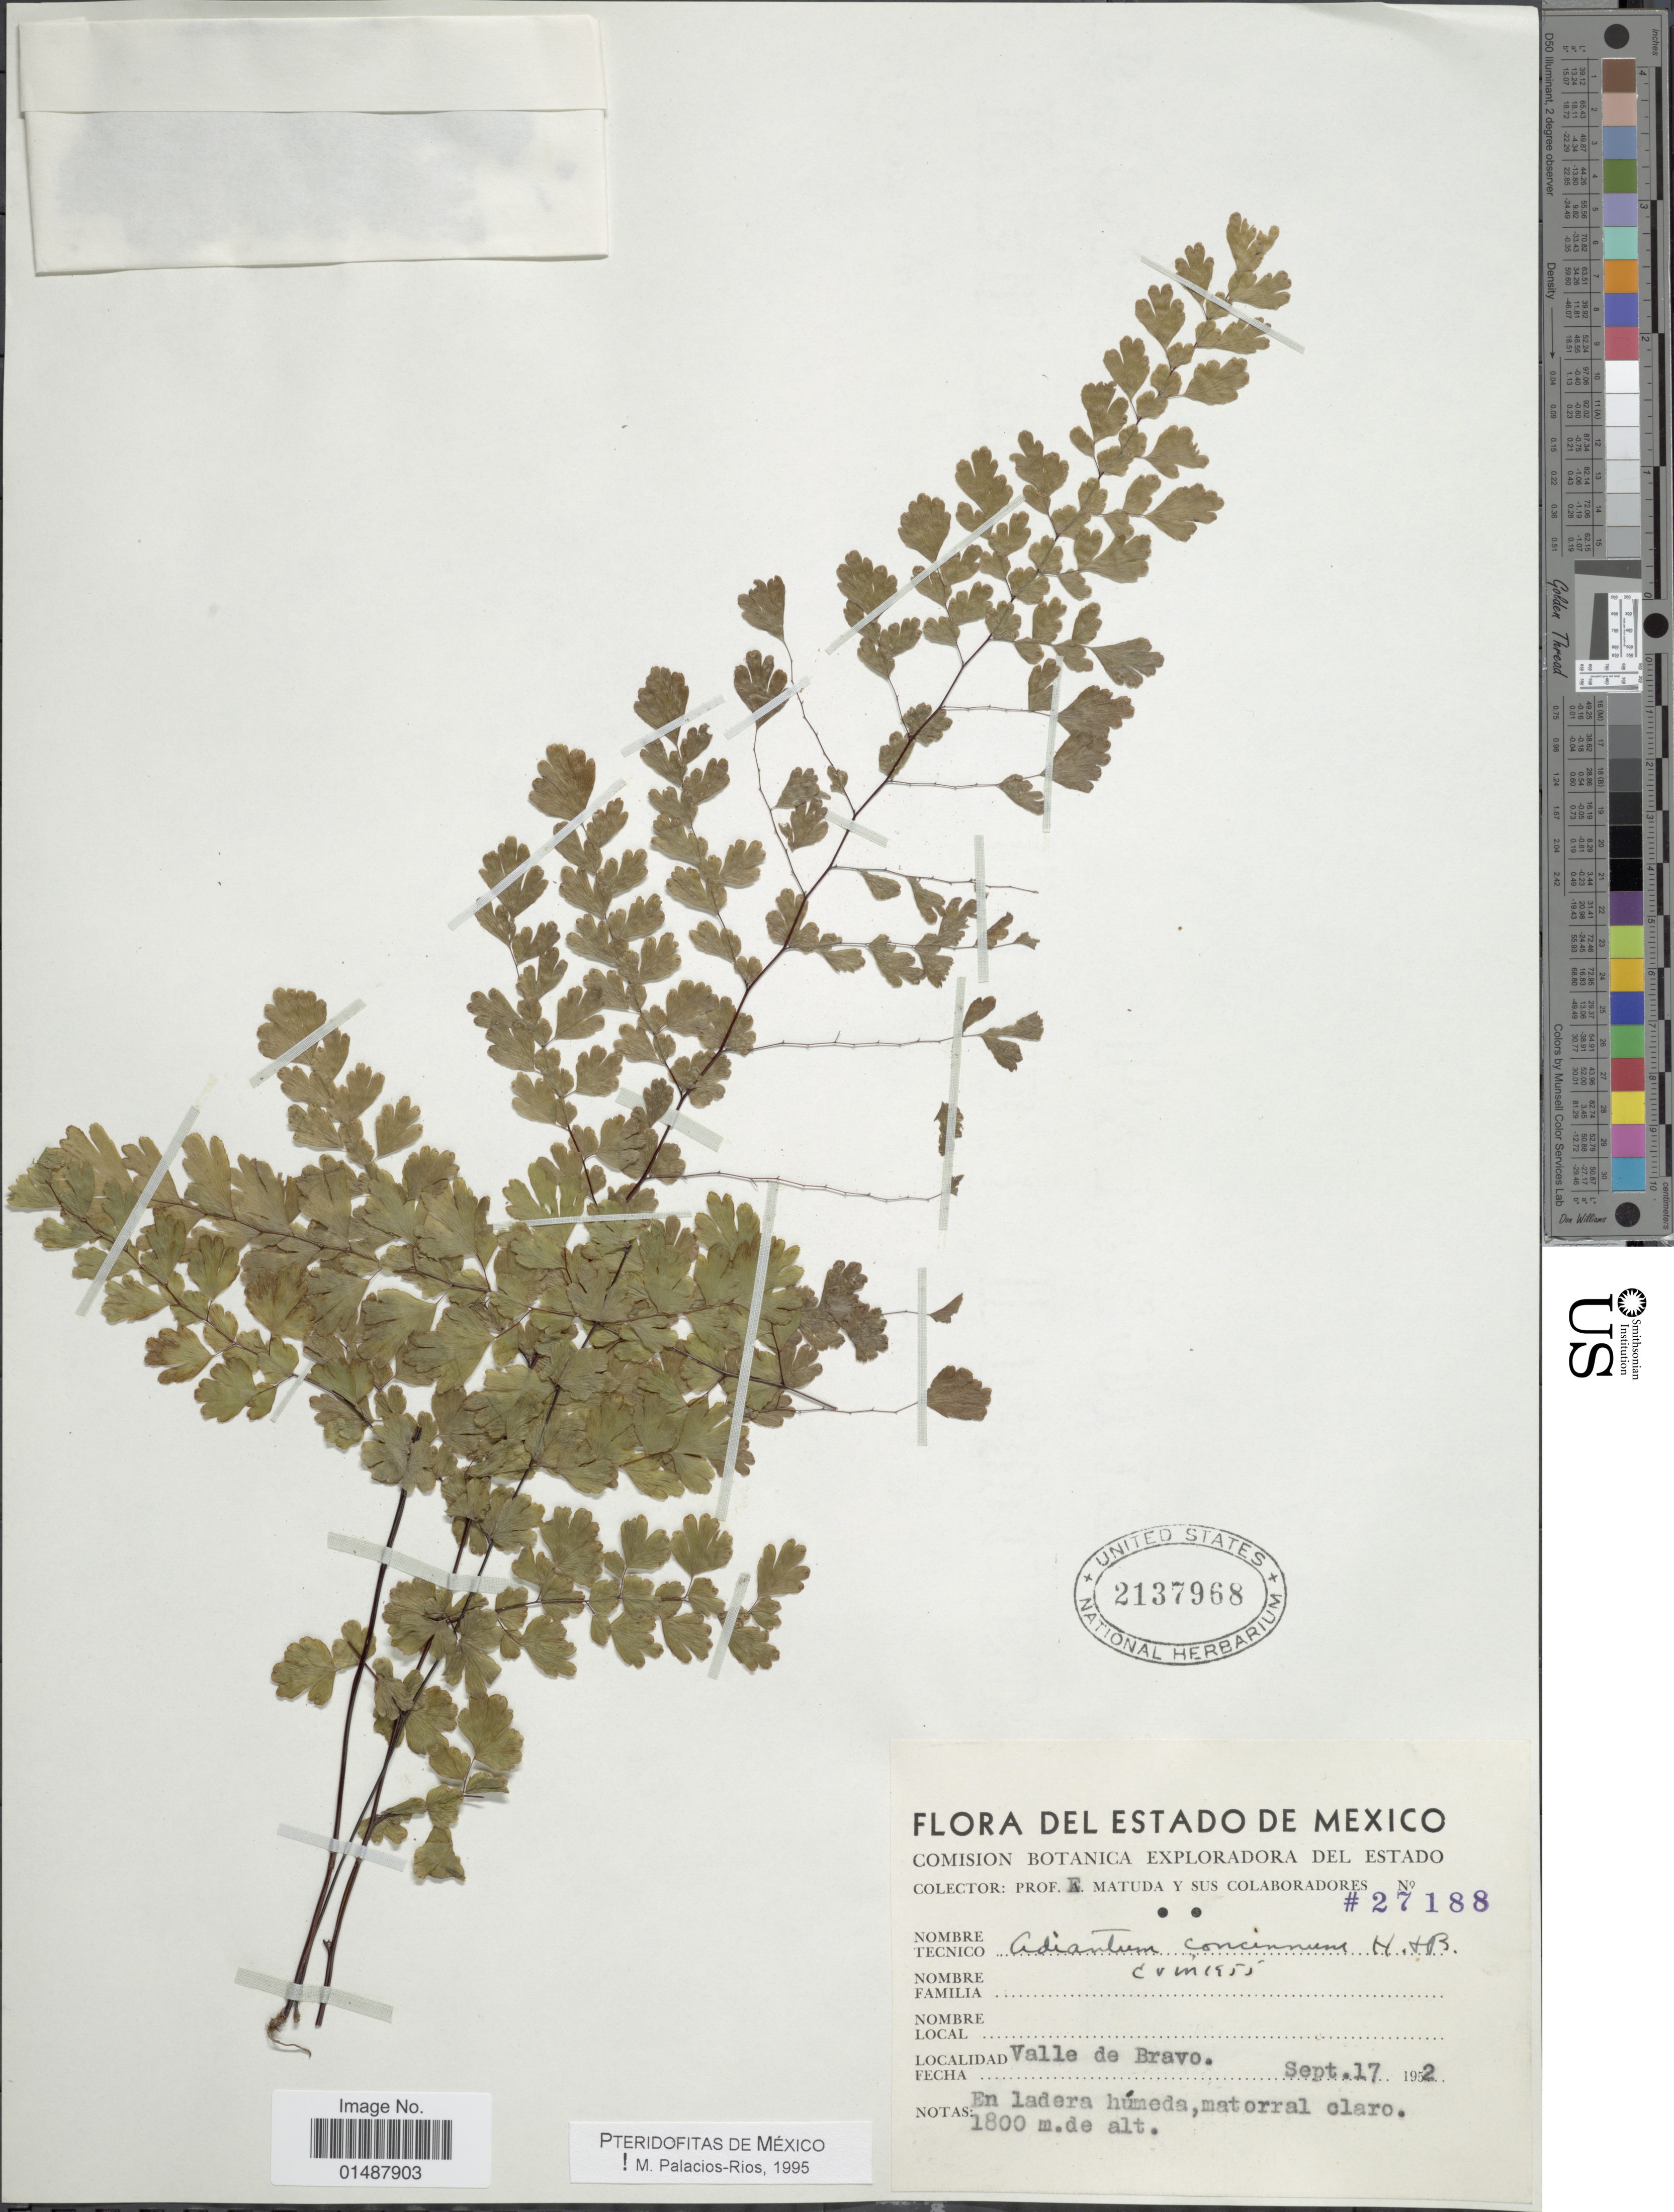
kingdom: Plantae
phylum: Tracheophyta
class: Polypodiopsida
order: Polypodiales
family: Pteridaceae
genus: Adiantum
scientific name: Adiantum concinnum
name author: Humb. & Bonpl. ex Willd.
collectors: E. Matuda & et al.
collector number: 27188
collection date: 1952-09-17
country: Mexico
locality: Estado De Mexico, Valle de Bravo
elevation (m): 1800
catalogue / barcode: US 2137968